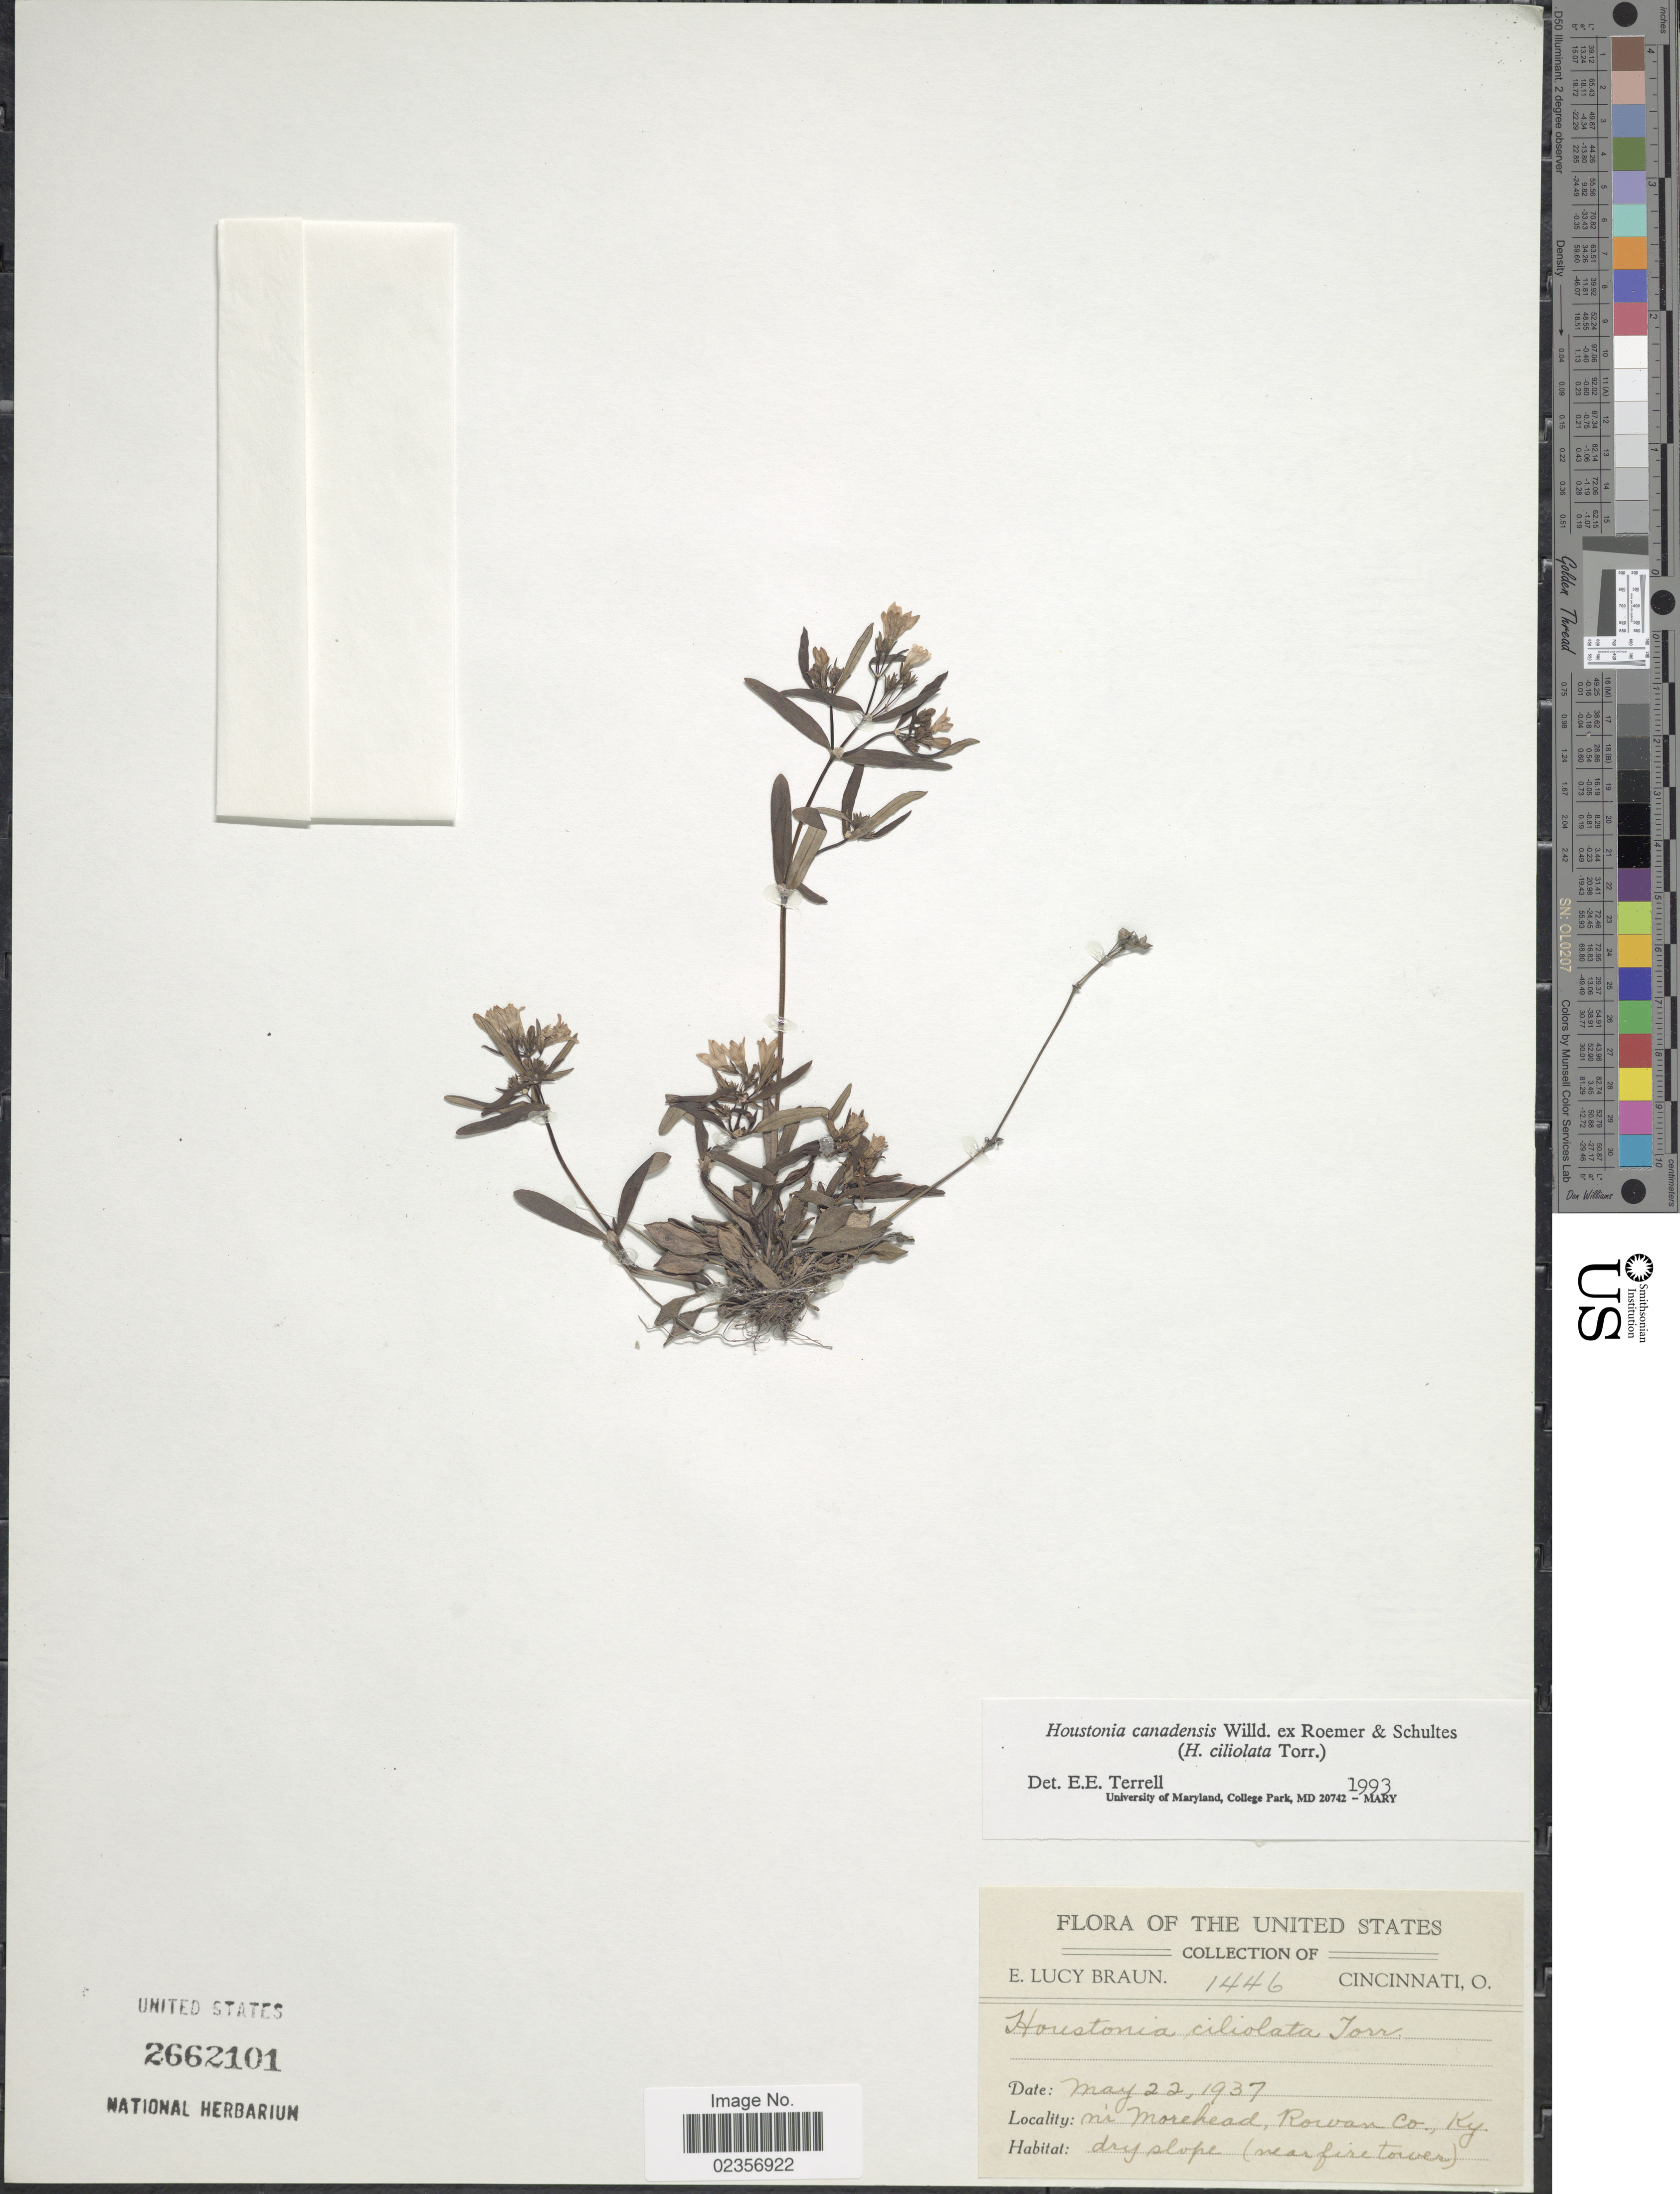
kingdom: Plantae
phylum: Tracheophyta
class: Magnoliopsida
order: Gentianales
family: Rubiaceae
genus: Houstonia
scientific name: Houstonia canadensis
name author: Willd.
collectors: E. L. Braun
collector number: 1446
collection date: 1937-05-22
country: United States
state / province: Kentucky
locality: Ni Morehead, Rowan Co., dry slope (near fire tower).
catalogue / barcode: US 2662101